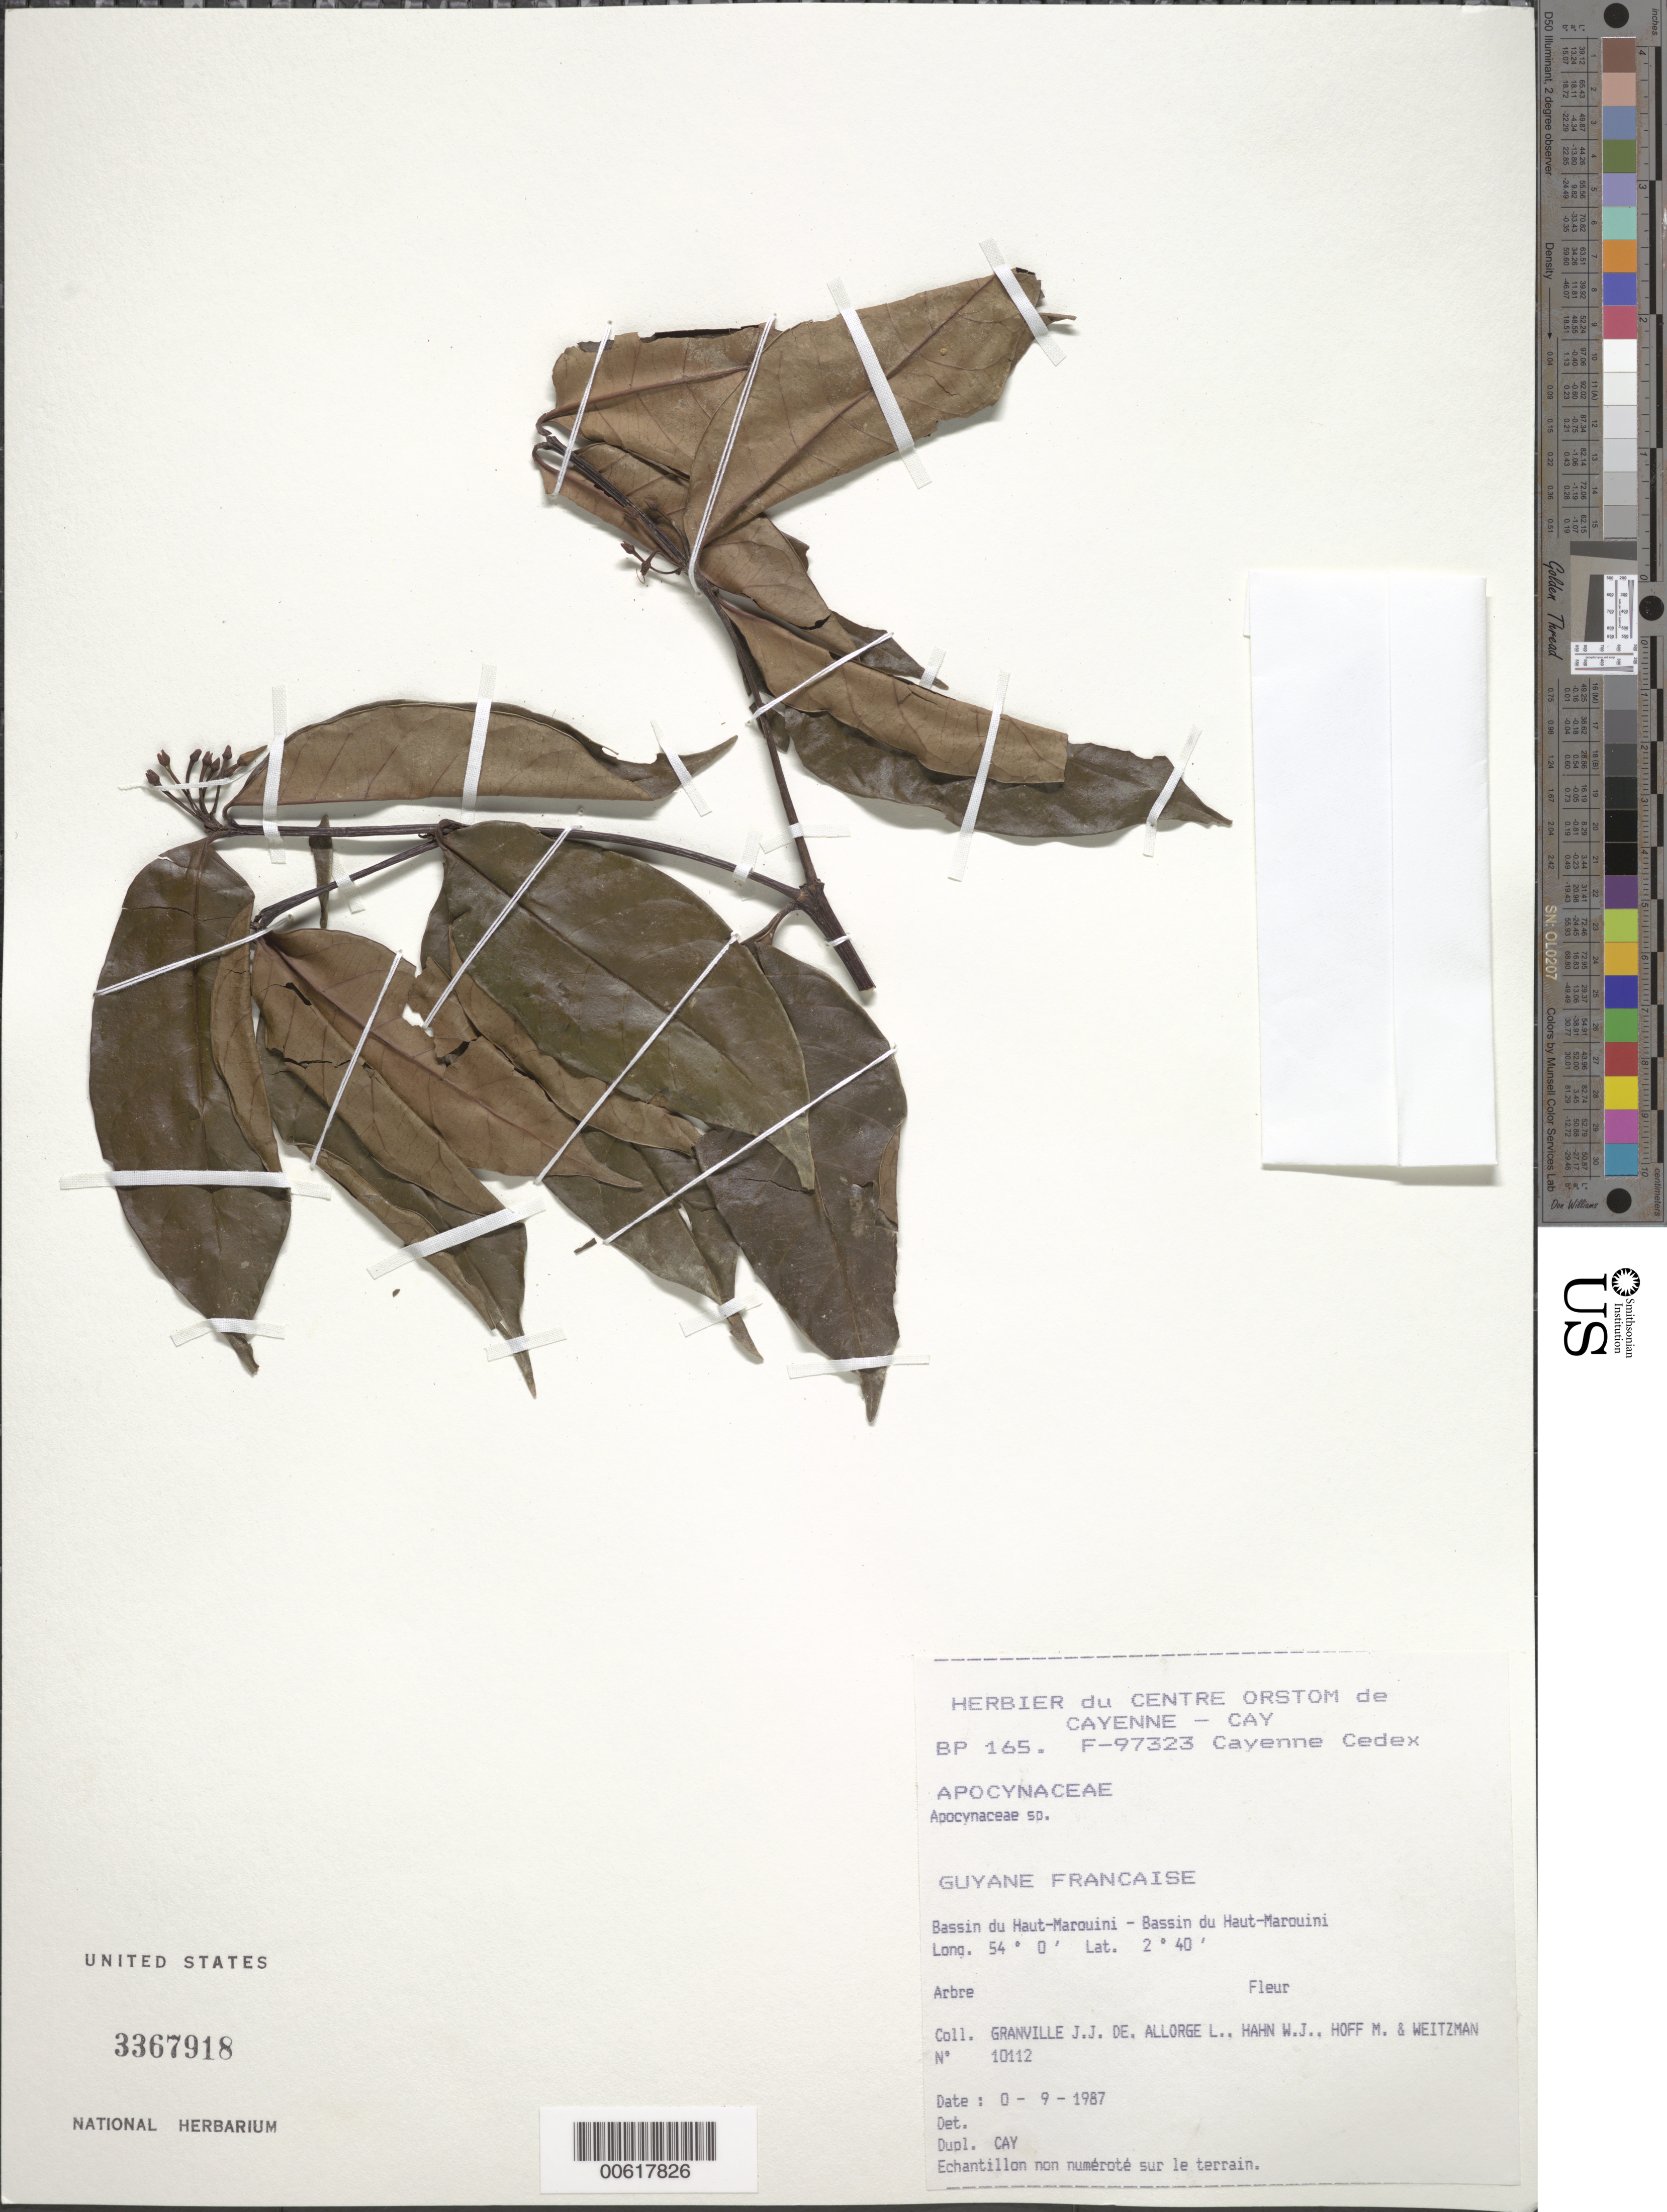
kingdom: Plantae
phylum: Tracheophyta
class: Magnoliopsida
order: Gentianales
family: Apocynaceae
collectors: J.-J. de Granville, L. Allorge, W. J. Hahn, M. Hoff & A. L. Weitzman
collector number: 10112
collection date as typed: Sep-87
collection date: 1987-09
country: French Guiana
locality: Bassin du Haut-Marouini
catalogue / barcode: US 3367918